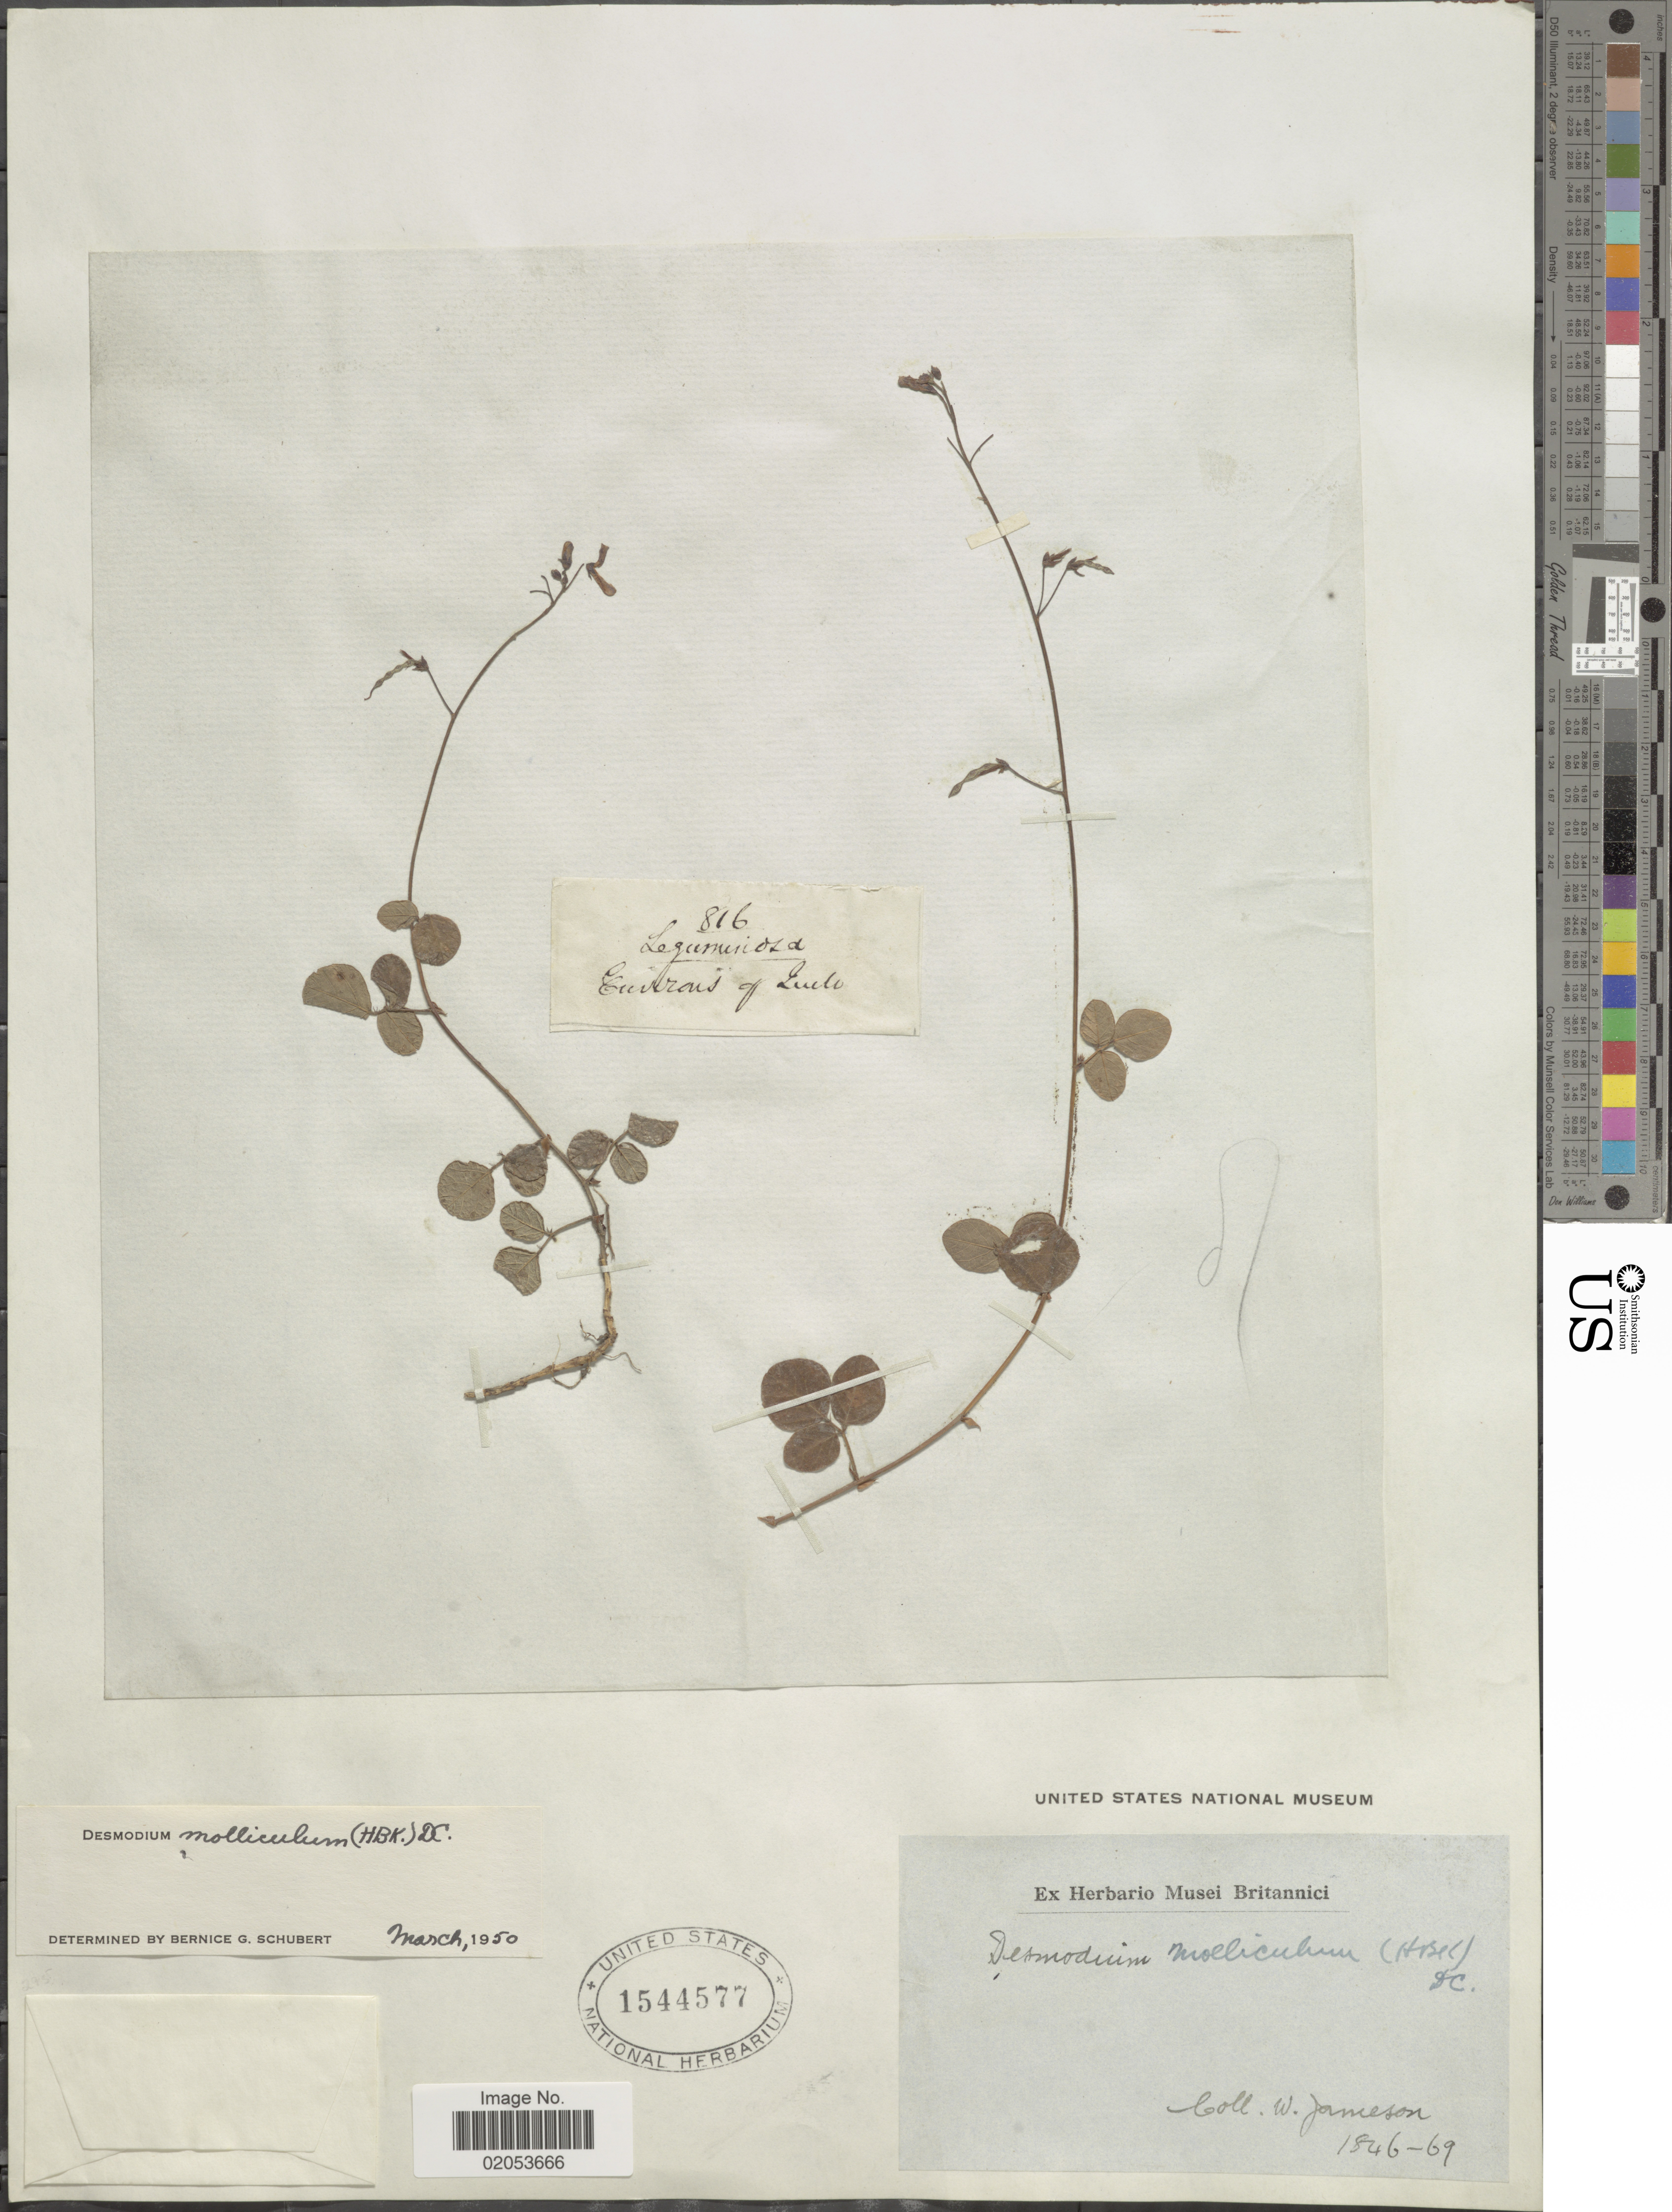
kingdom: Plantae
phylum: Tracheophyta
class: Magnoliopsida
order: Fabales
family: Fabaceae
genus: Desmodium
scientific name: Desmodium molliculum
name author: (Kunth) DC.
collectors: W. Jameson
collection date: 1846/1869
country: Ecuador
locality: Environs of Quito.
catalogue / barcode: US 1544577